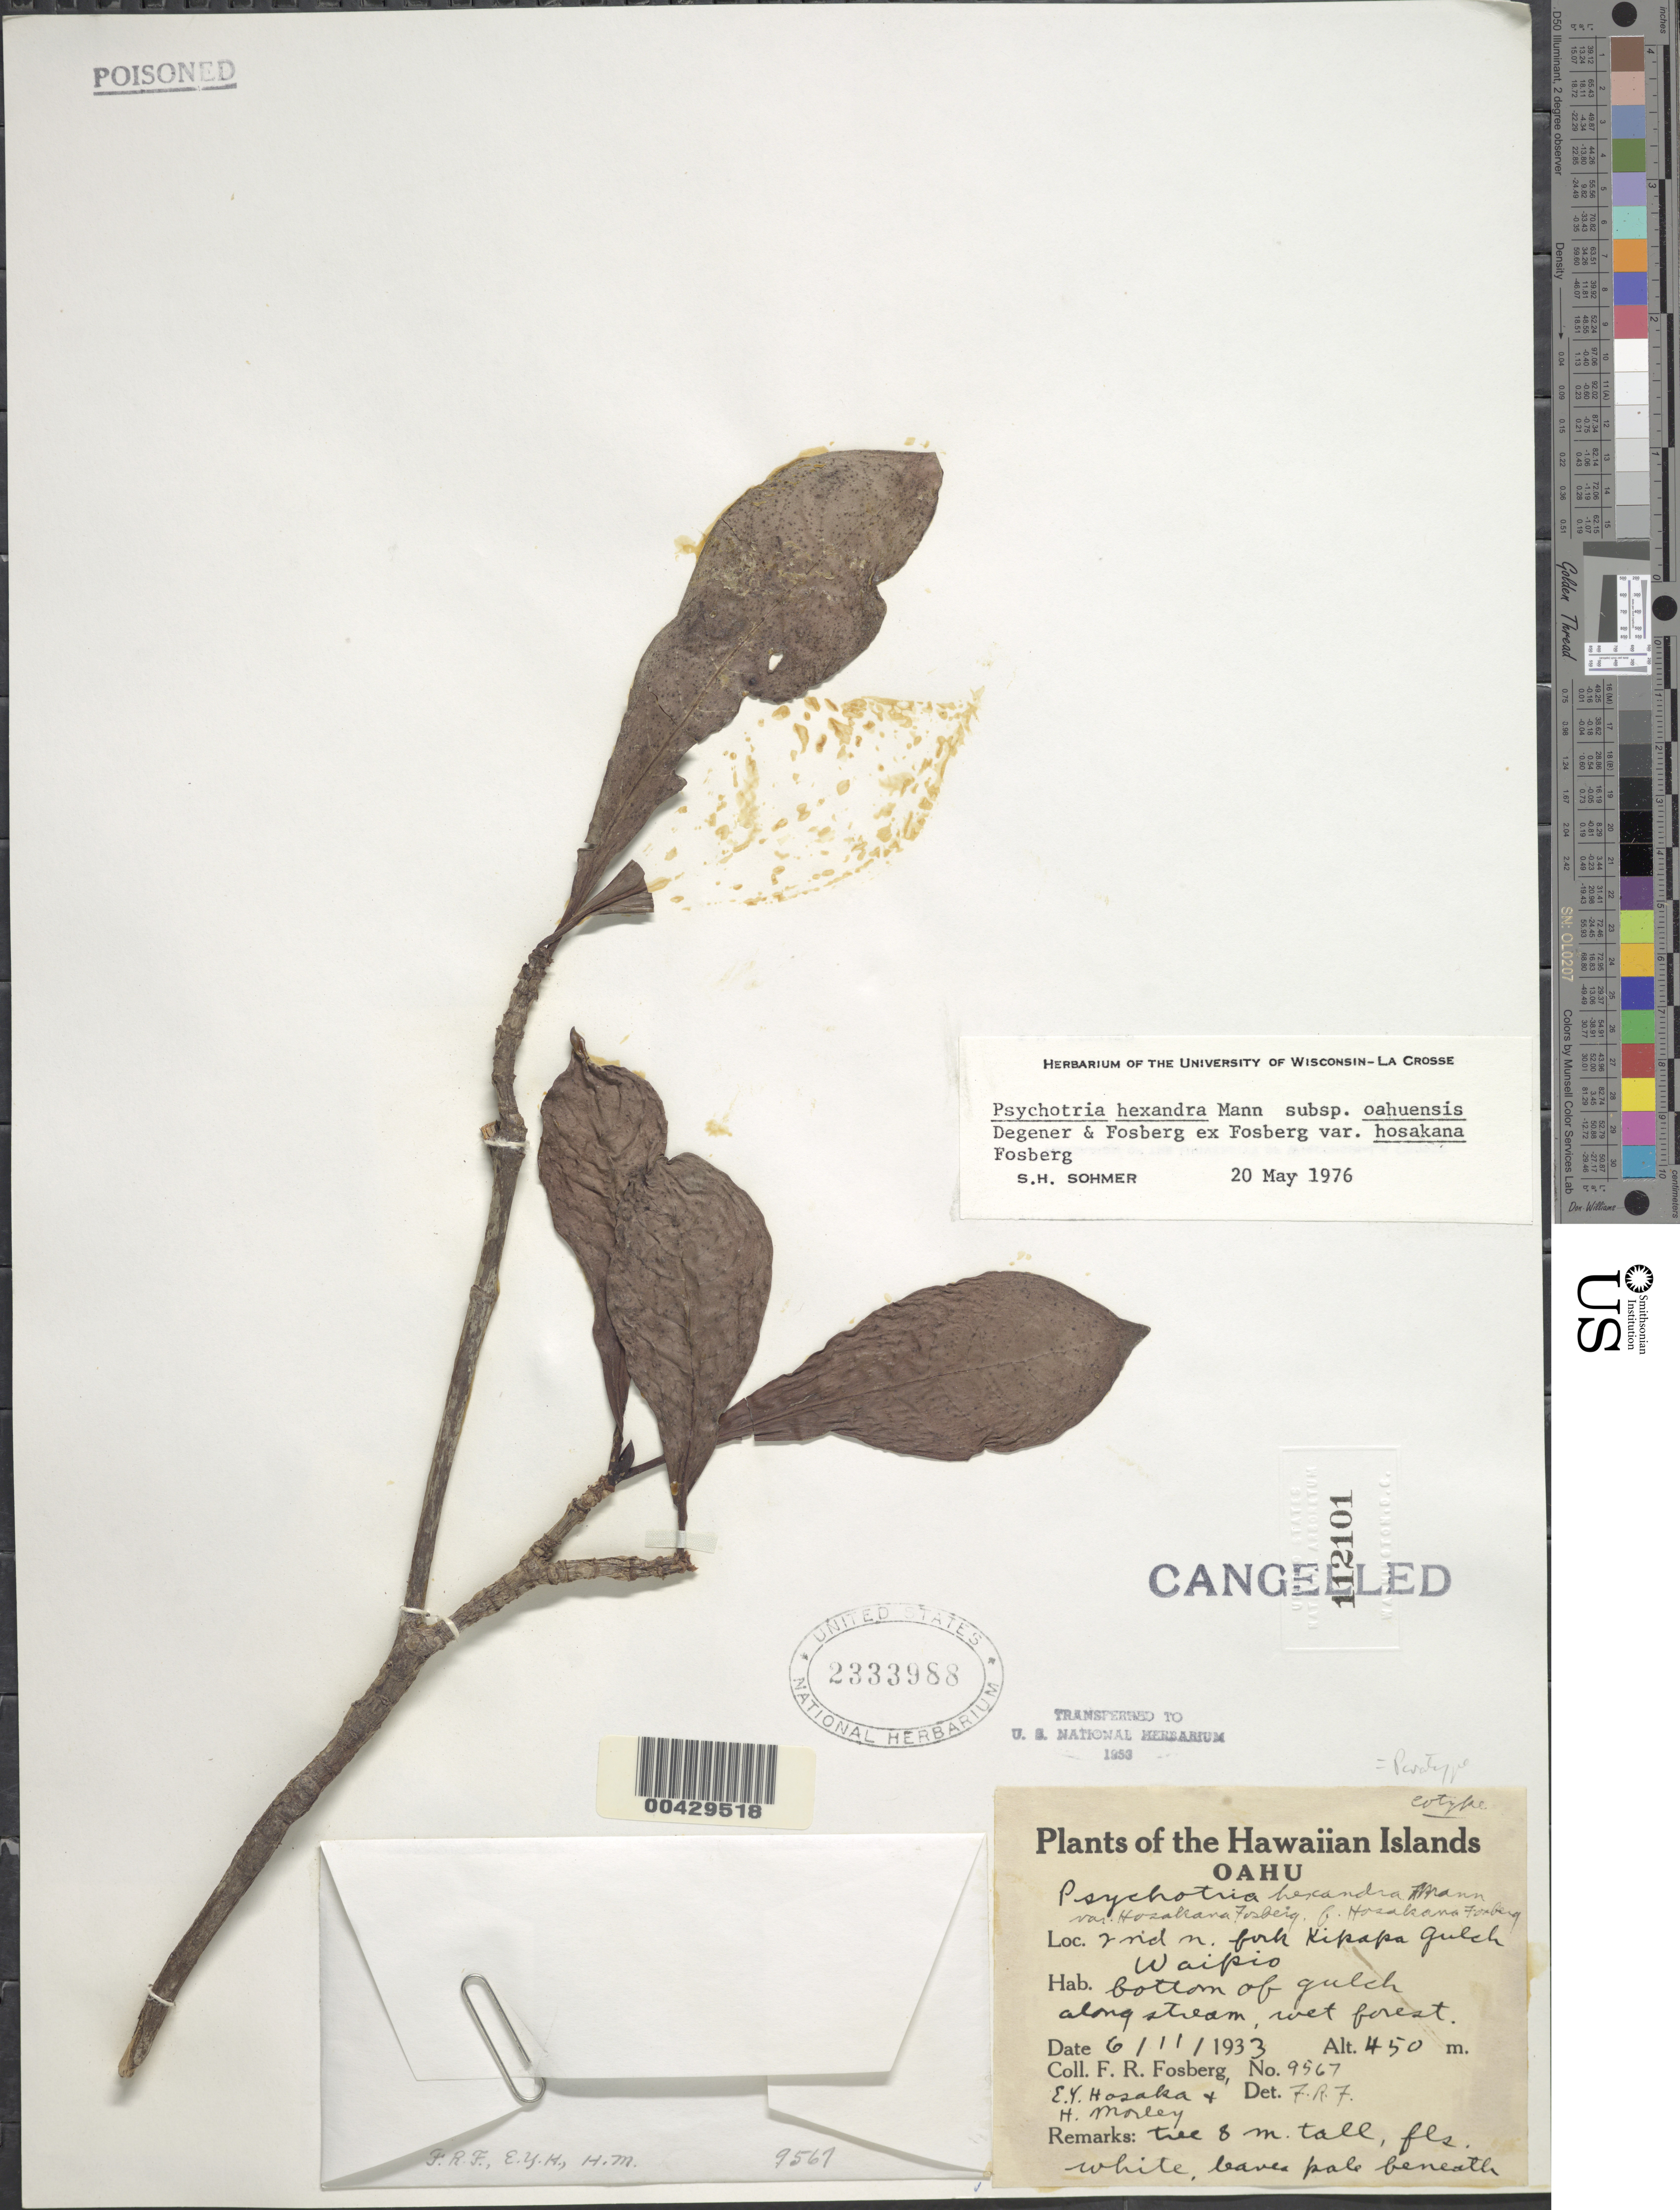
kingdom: Plantae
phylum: Tracheophyta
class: Magnoliopsida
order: Gentianales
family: Rubiaceae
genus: Psychotria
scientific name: Psychotria hexandra var. oahuensis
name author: (H. Mann) O. Deg. & Fosberg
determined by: Wagner, W. L., (BOT), Smithsonian Institution - National Museum of Natural History (UNITED STATES)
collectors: F. R. Fosberg, E. Y. Hosaka & H. Morley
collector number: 9567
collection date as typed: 11 Jun 1933 or 6 Nov 1933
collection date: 1933-06-11 or 1933-11-06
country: United States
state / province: Hawaii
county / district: Honolulu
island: Oahu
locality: Second N fork Kipapa Gulch Waipio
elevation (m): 450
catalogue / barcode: US 2333988